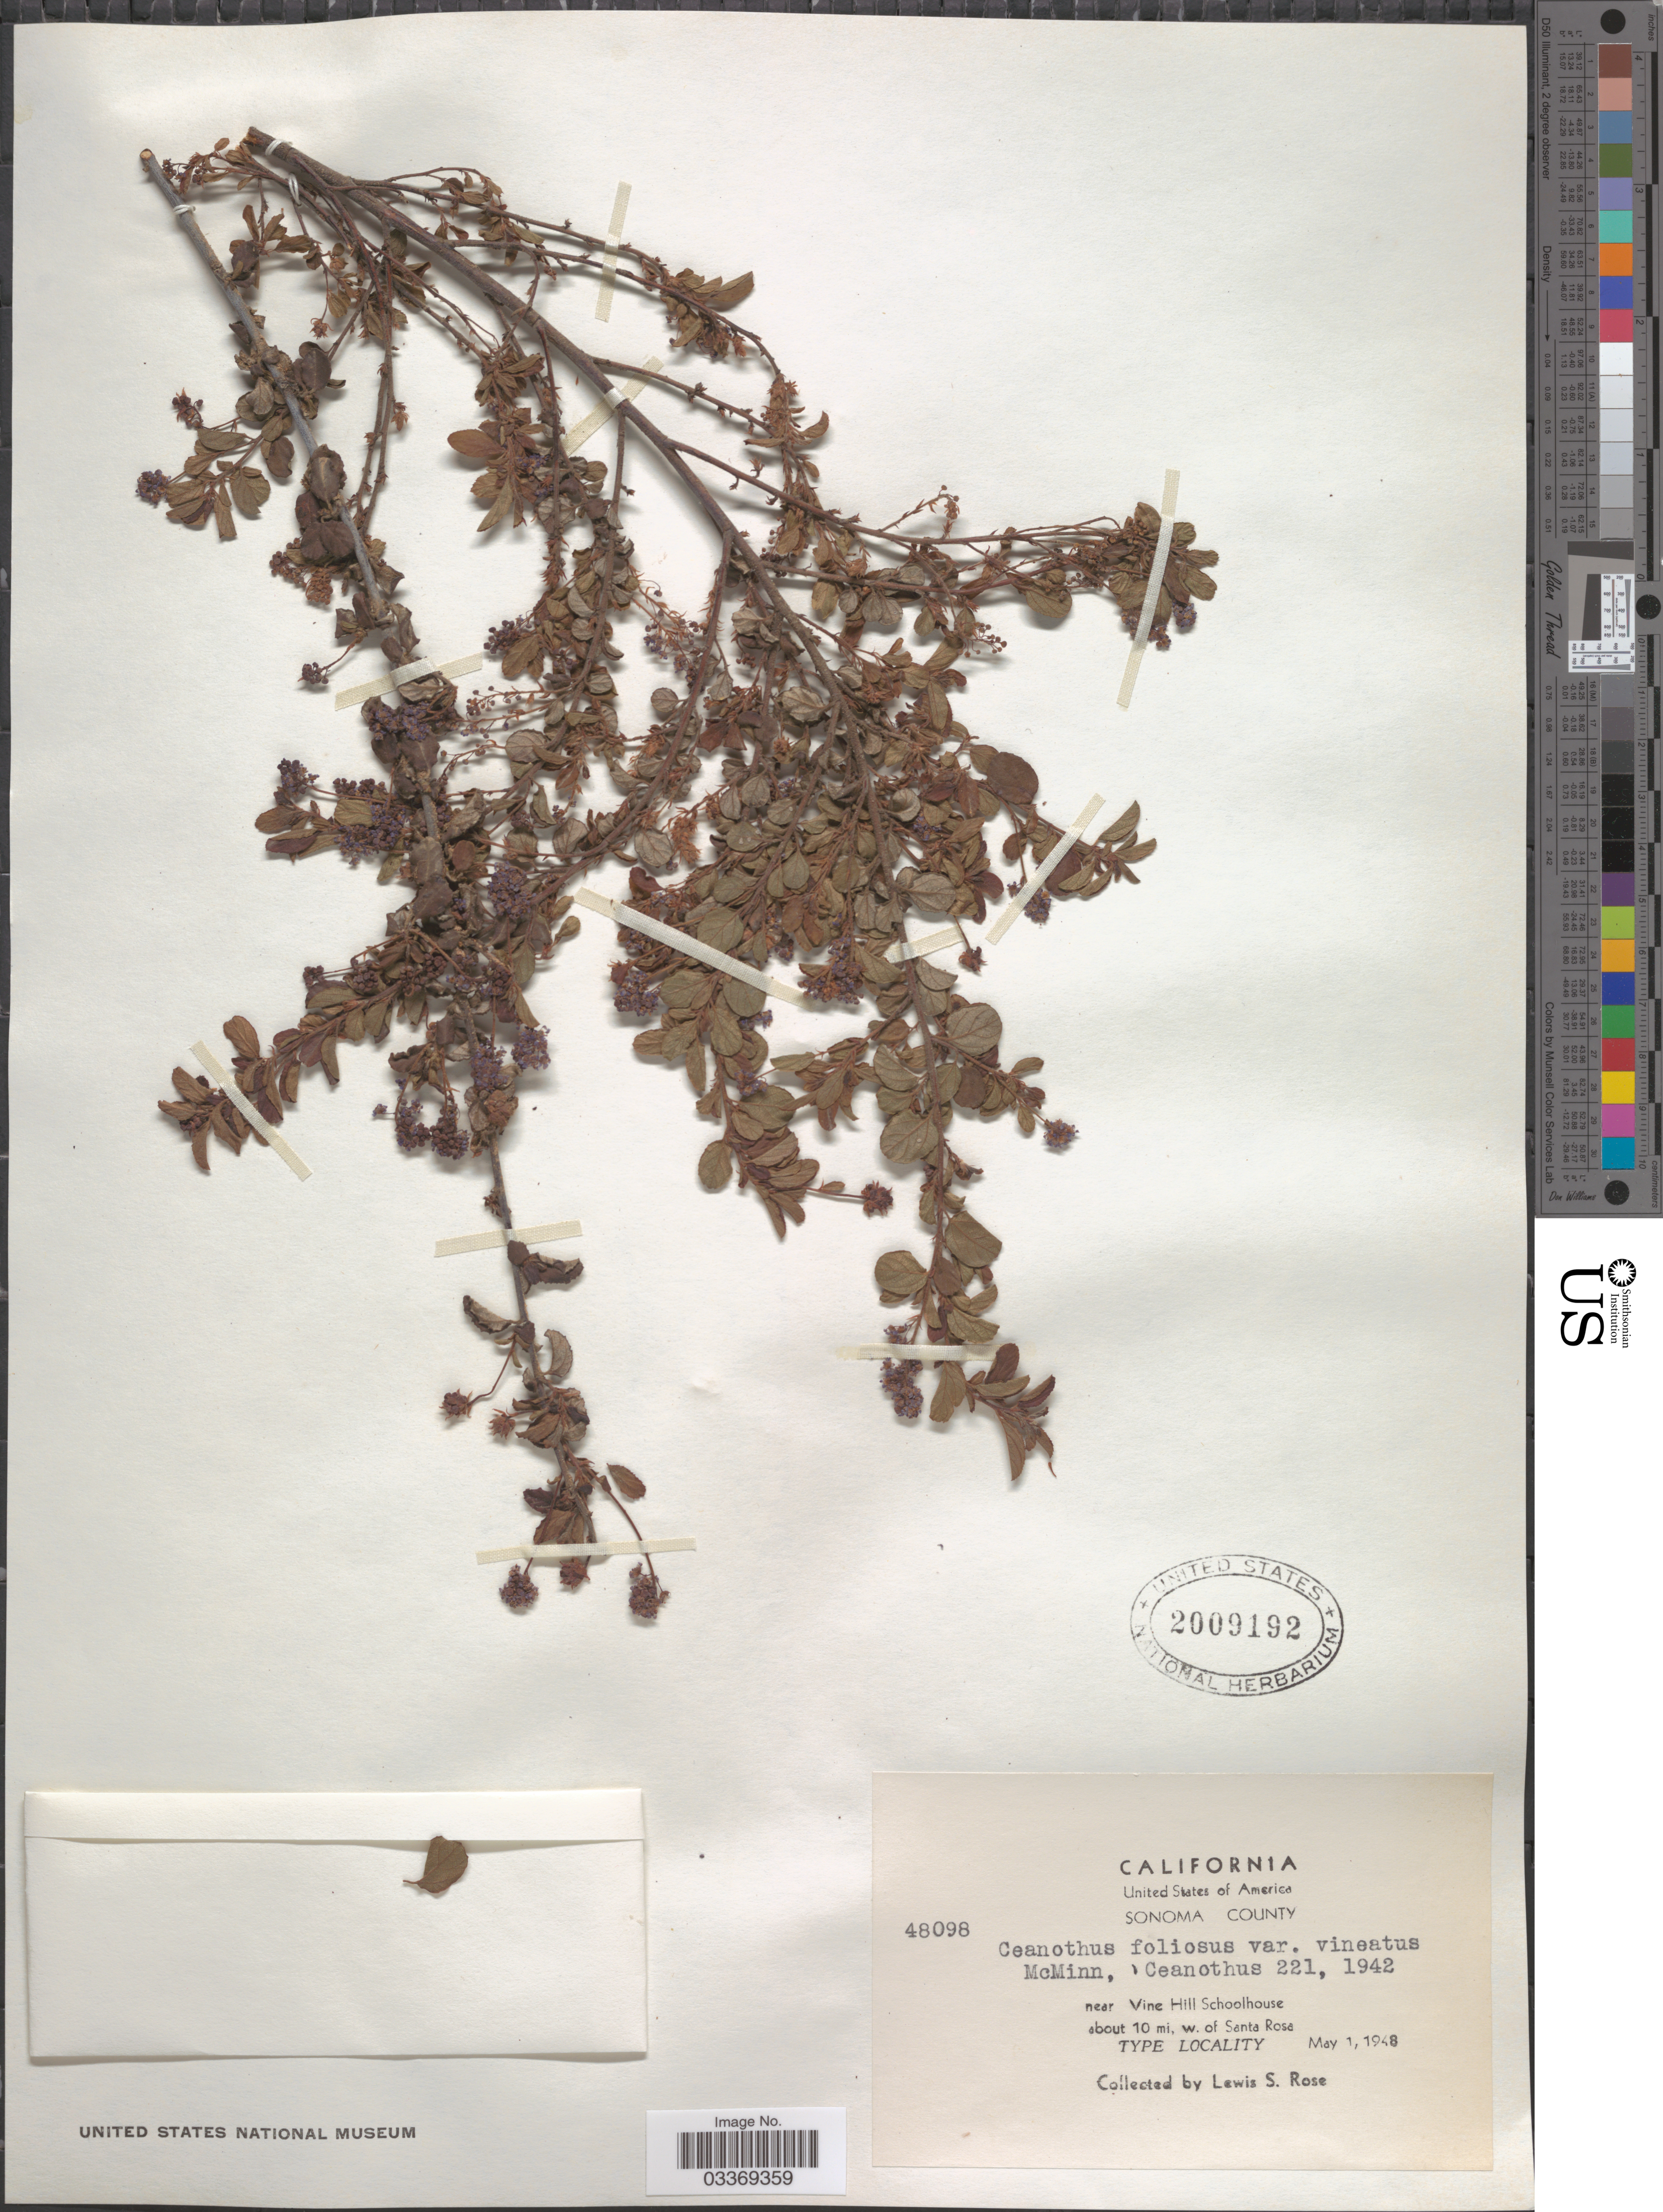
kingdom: Plantae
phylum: Tracheophyta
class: Magnoliopsida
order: Rosales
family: Rhamnaceae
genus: Ceanothus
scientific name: Ceanothus foliosus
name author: Parry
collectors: L. S. Rose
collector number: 48098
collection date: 1948-05-01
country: United States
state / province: California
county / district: Sonoma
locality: Sonoma County. Near Vine Hill Schoolhouse about 10 mi, w. of Santa Rosa.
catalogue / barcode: US 2009192